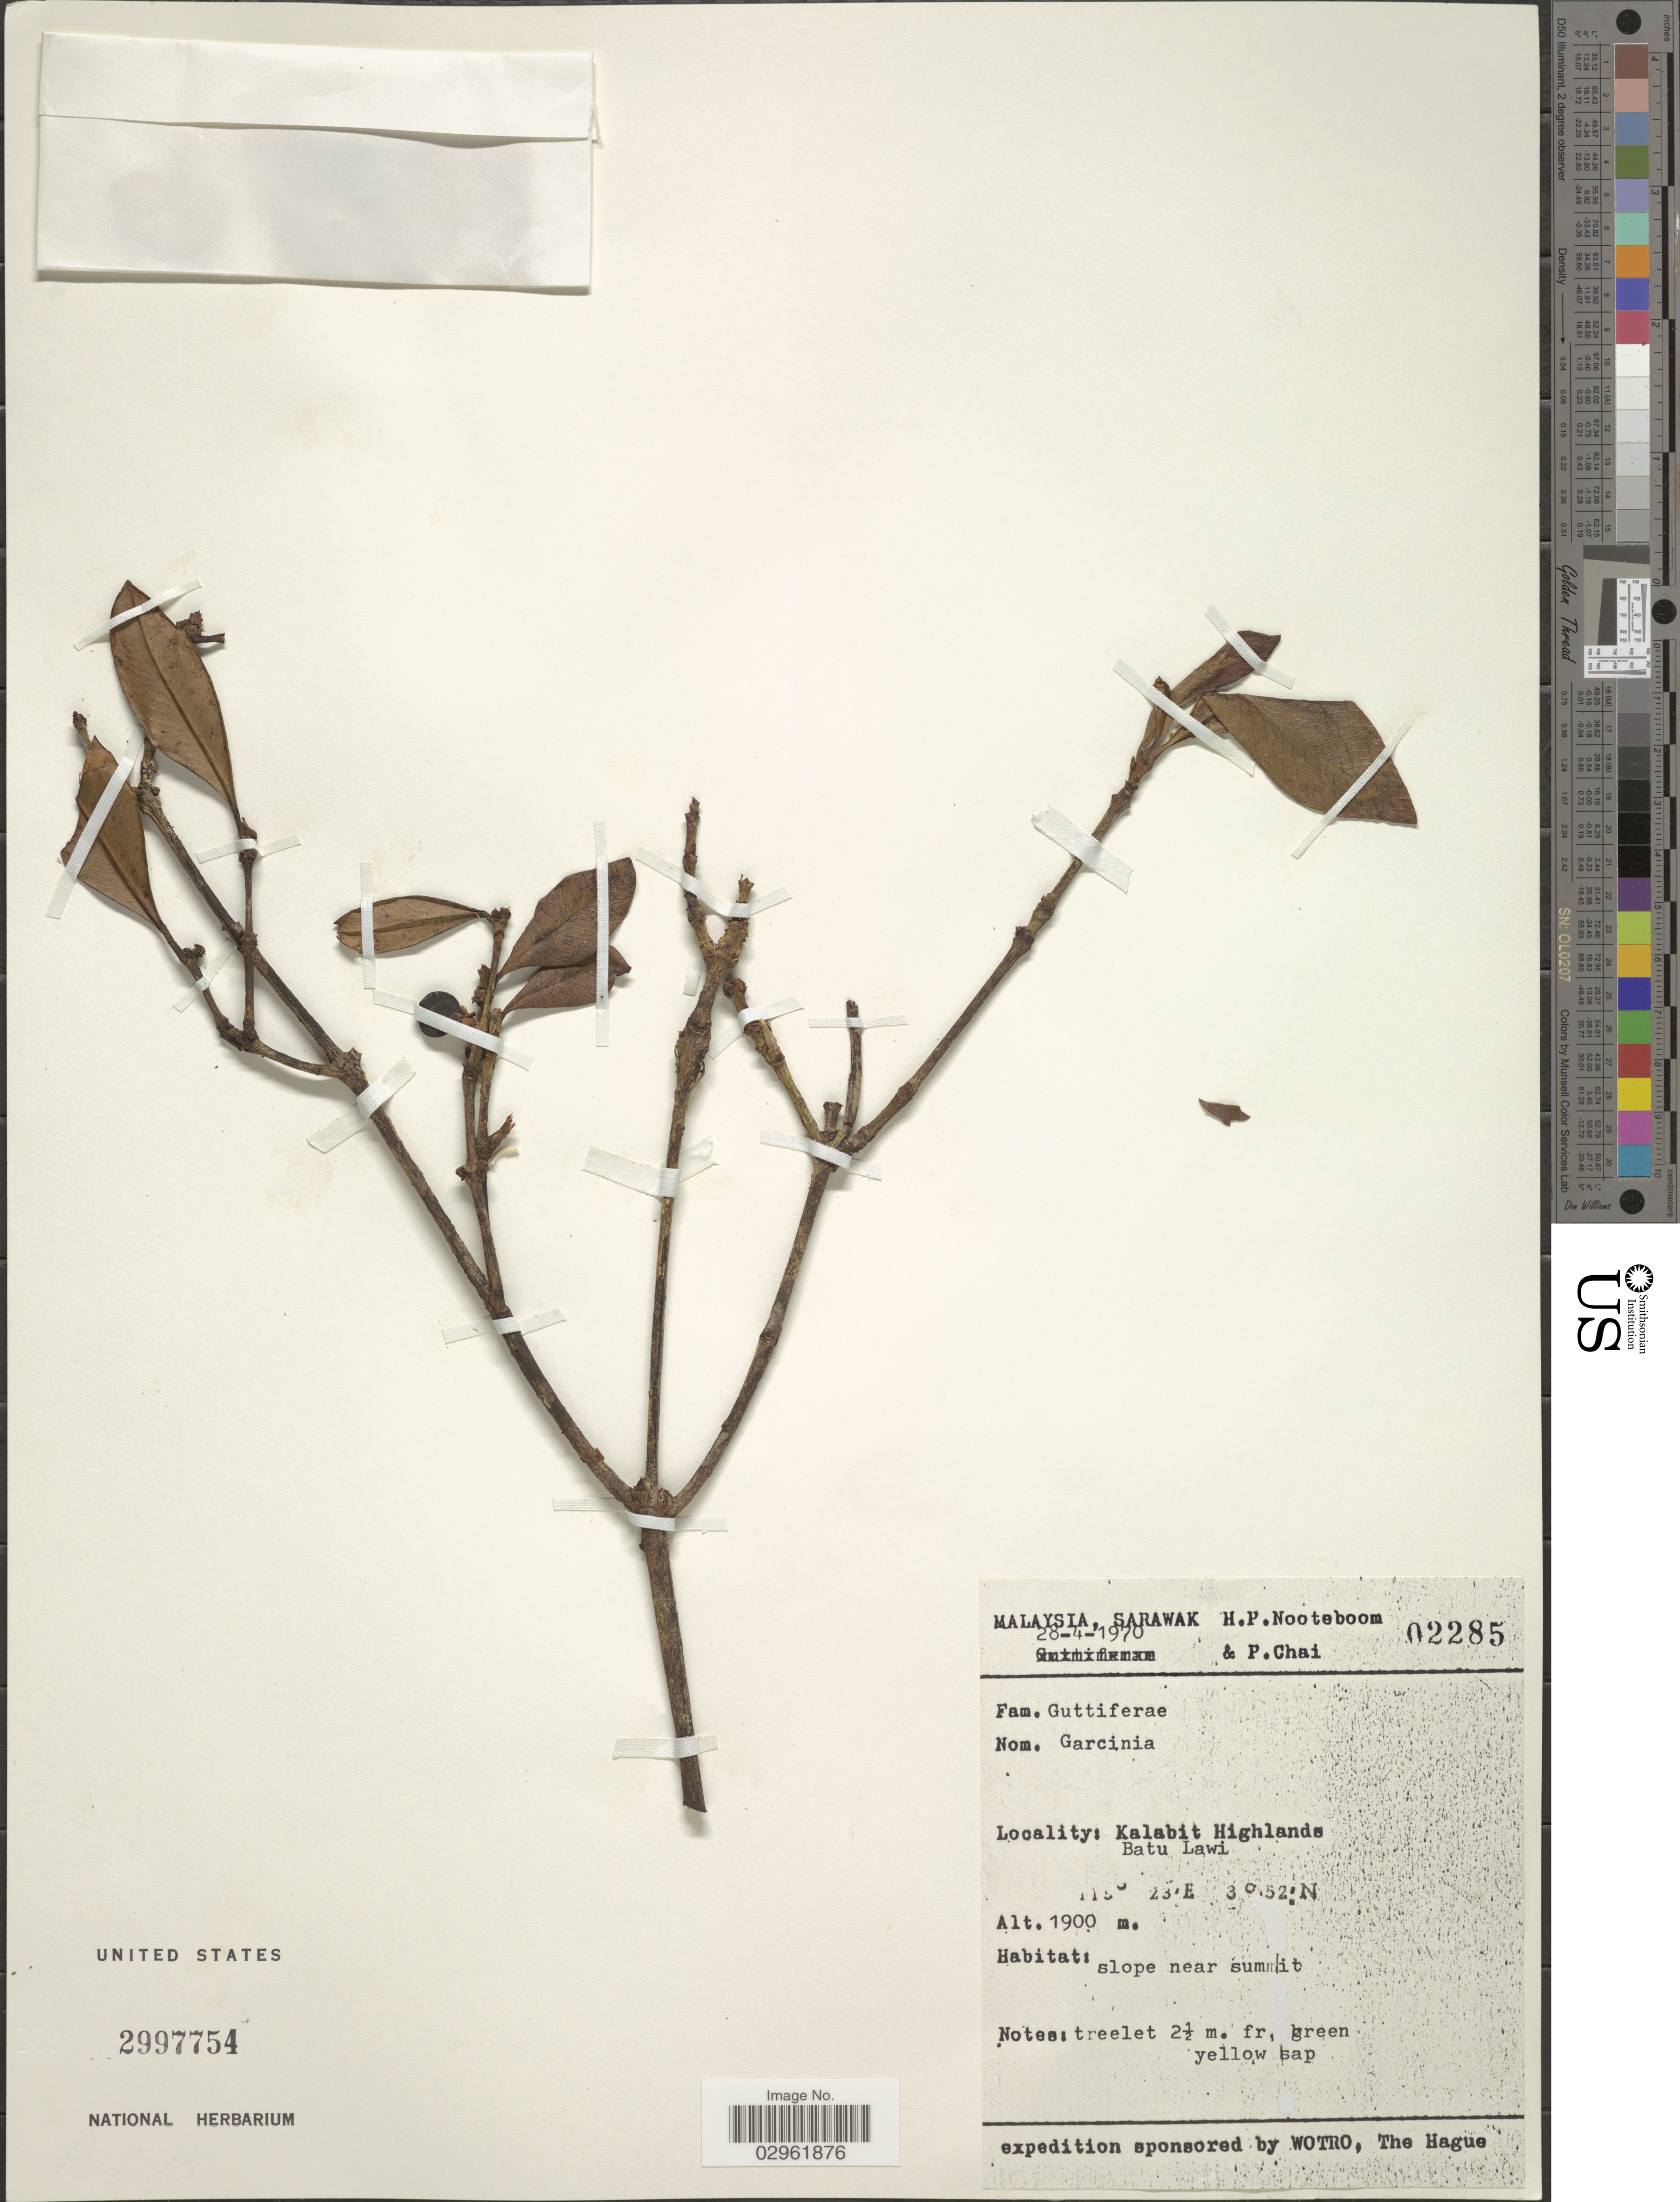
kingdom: Plantae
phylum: Tracheophyta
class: Magnoliopsida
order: Malpighiales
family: Clusiaceae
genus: Garcinia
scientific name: Garcinia sp.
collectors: H. P. Nooteboom & P. Chai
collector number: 02285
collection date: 1970-04-28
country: Malaysia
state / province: Sarawak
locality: Kalabit Highlands, Batu Lawi.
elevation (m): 1900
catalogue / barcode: US 2997754